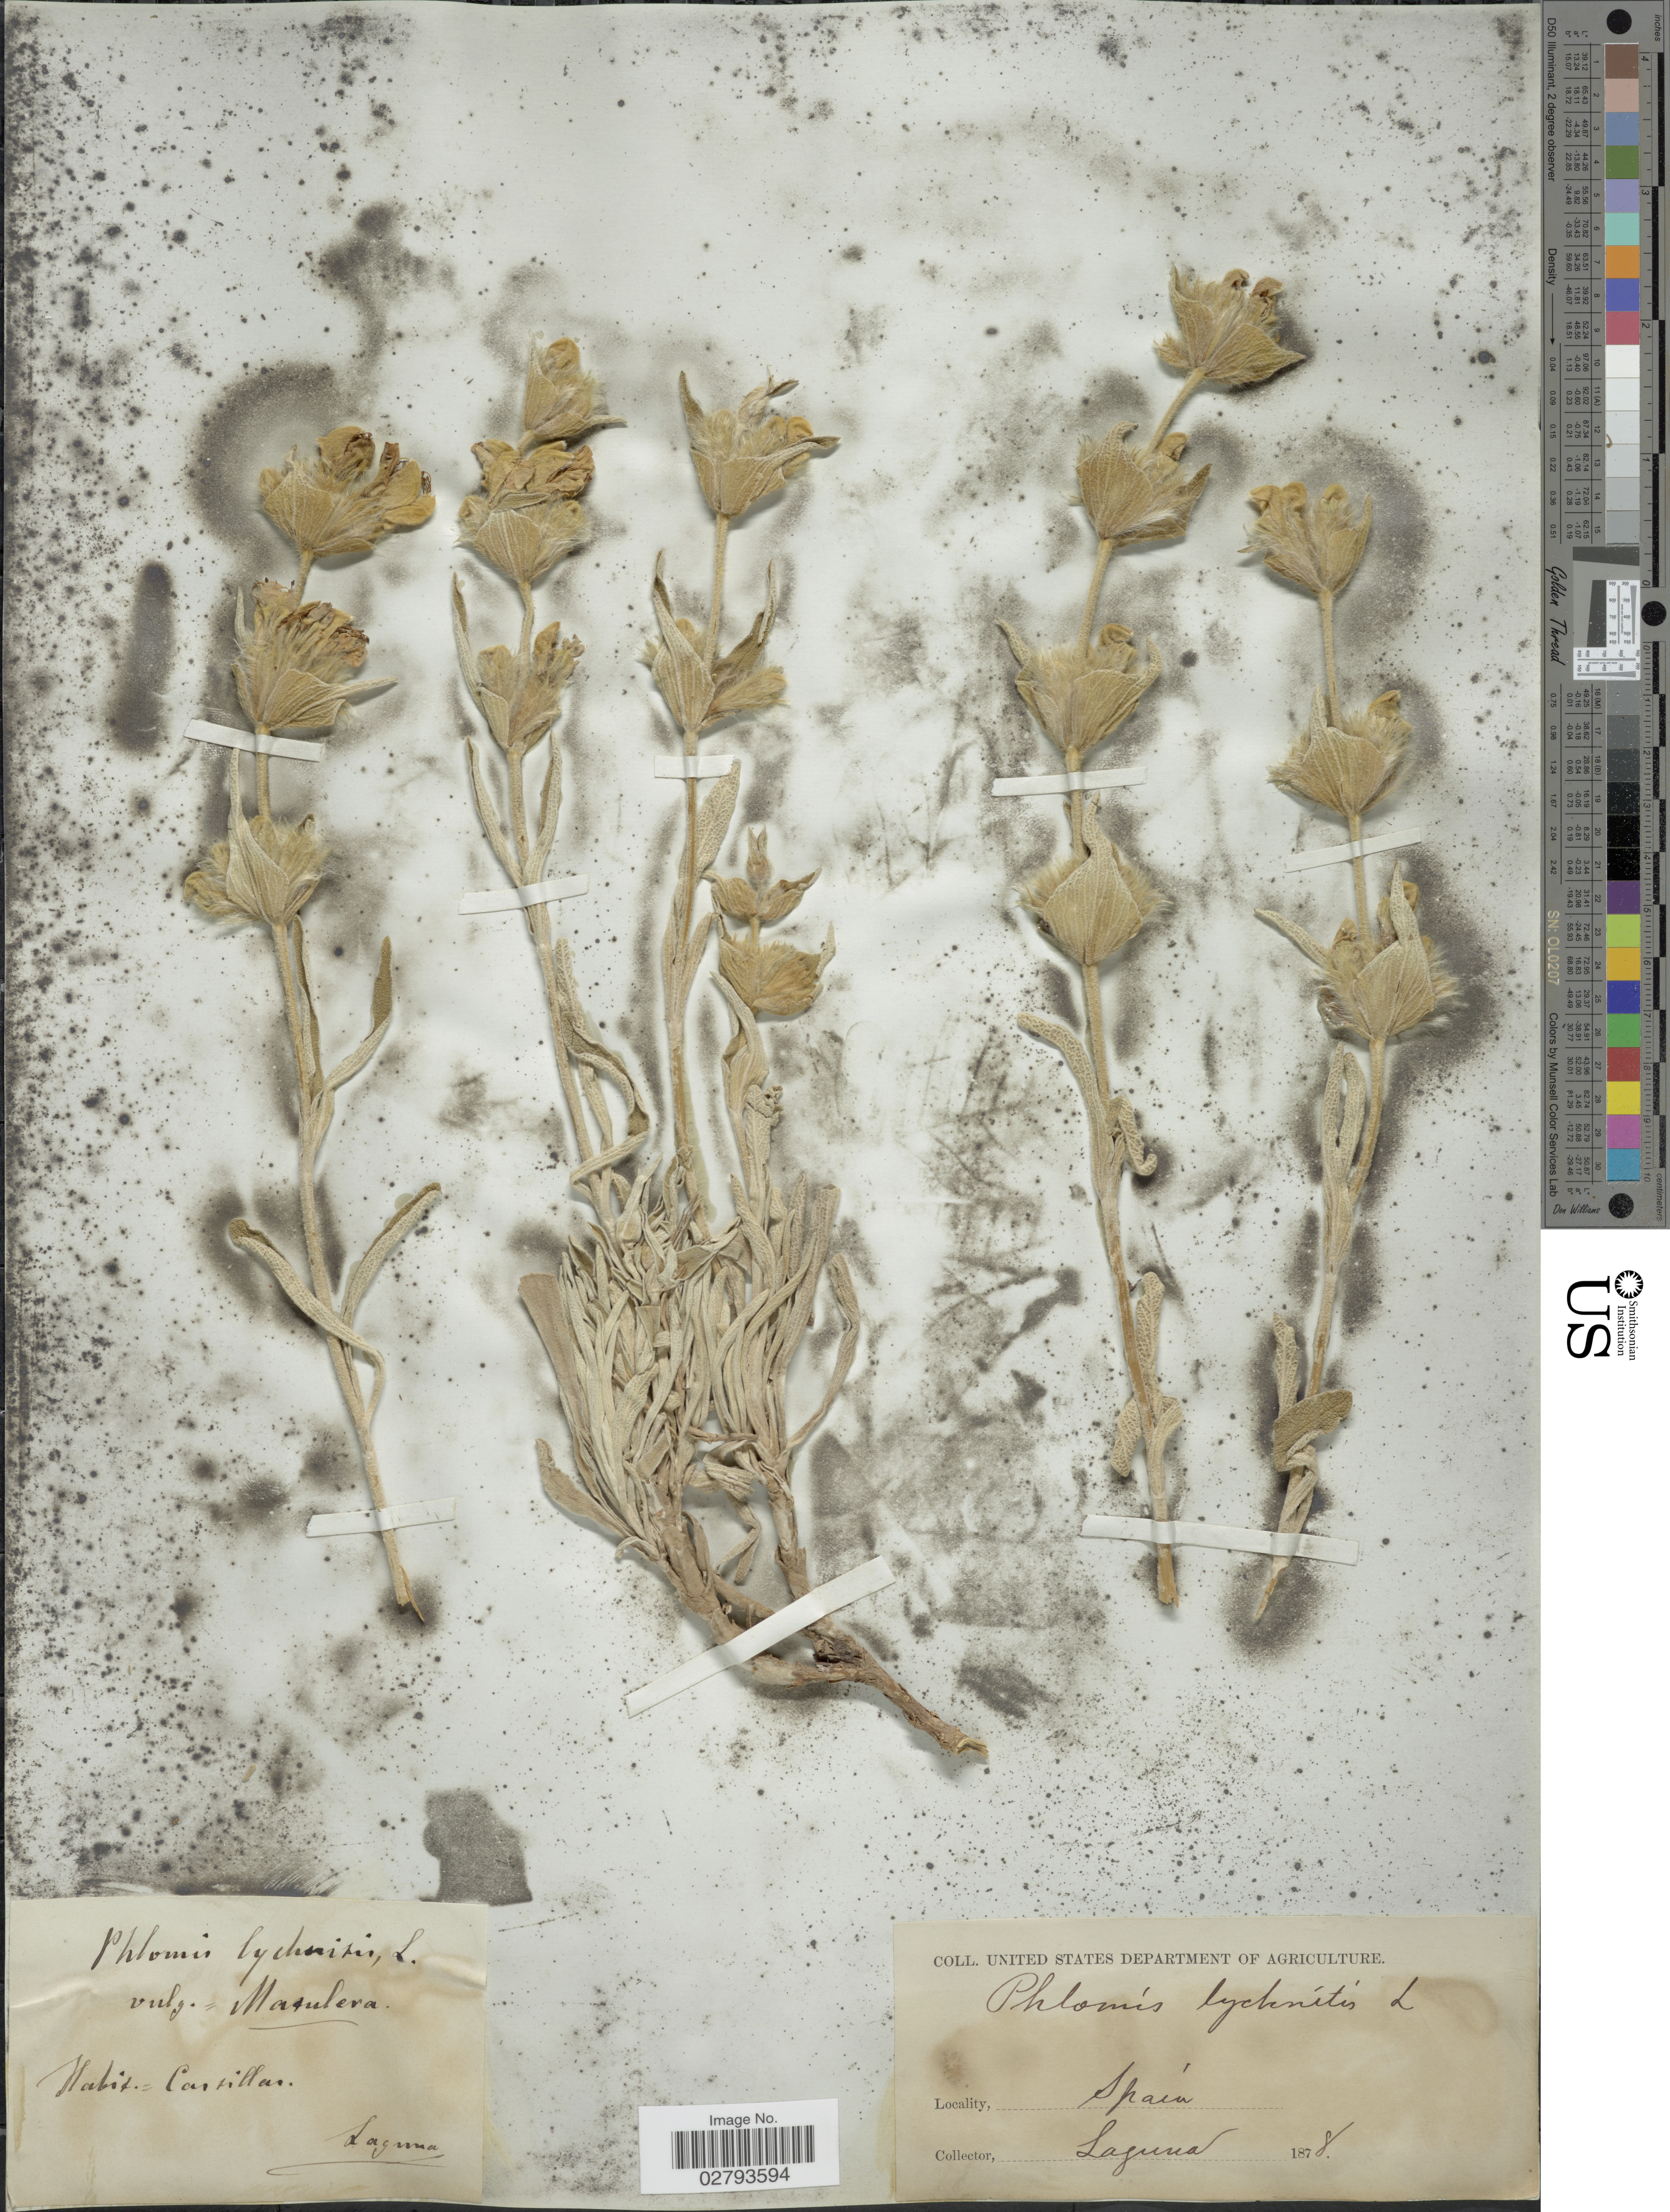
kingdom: Plantae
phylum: Tracheophyta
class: Magnoliopsida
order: Lamiales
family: Lamiaceae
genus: Phlomis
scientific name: Phlomis lychnitis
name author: L.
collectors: -. Laguna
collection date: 1878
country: Spain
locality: Castillas.